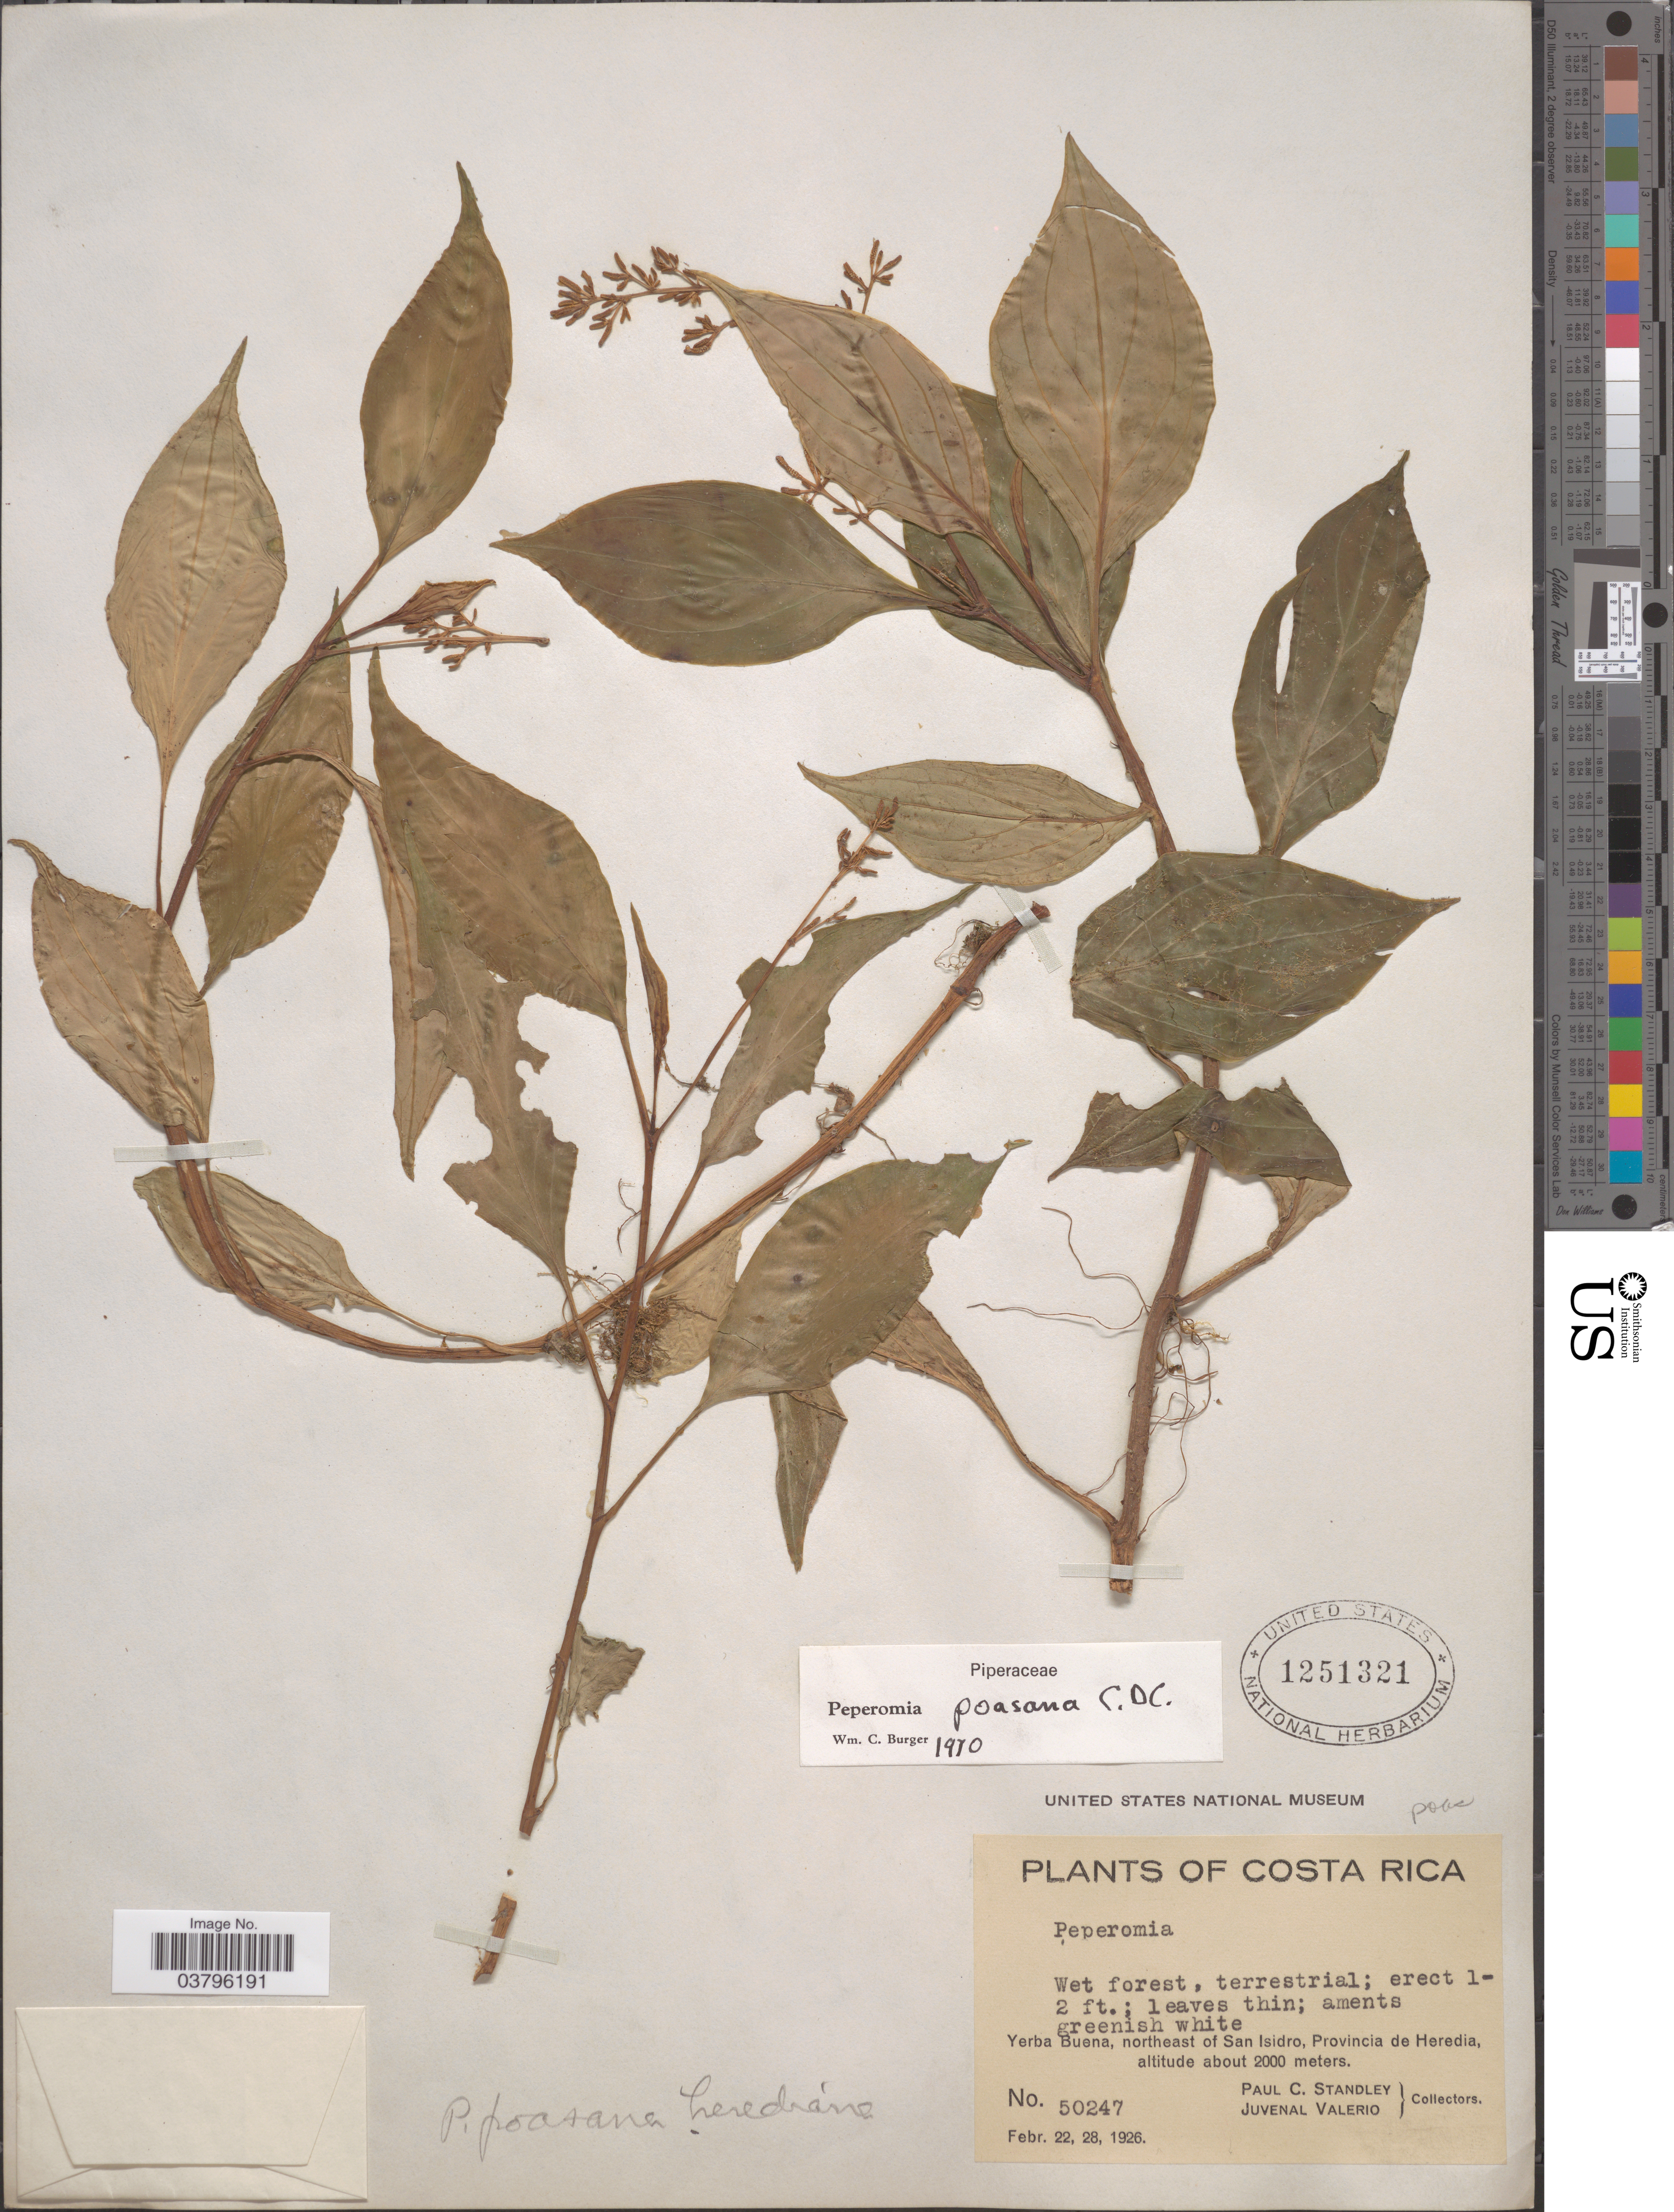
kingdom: Plantae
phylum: Tracheophyta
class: Magnoliopsida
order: Piperales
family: Piperaceae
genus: Peperomia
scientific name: Peperomia poasana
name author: C. DC.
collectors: P. C. Standley & J. Valerio R.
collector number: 50247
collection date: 1926-02-22/1926-02-28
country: Costa Rica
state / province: Heredia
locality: Yerba Buena, northeast of San Isidro.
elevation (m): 2000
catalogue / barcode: US 1251321